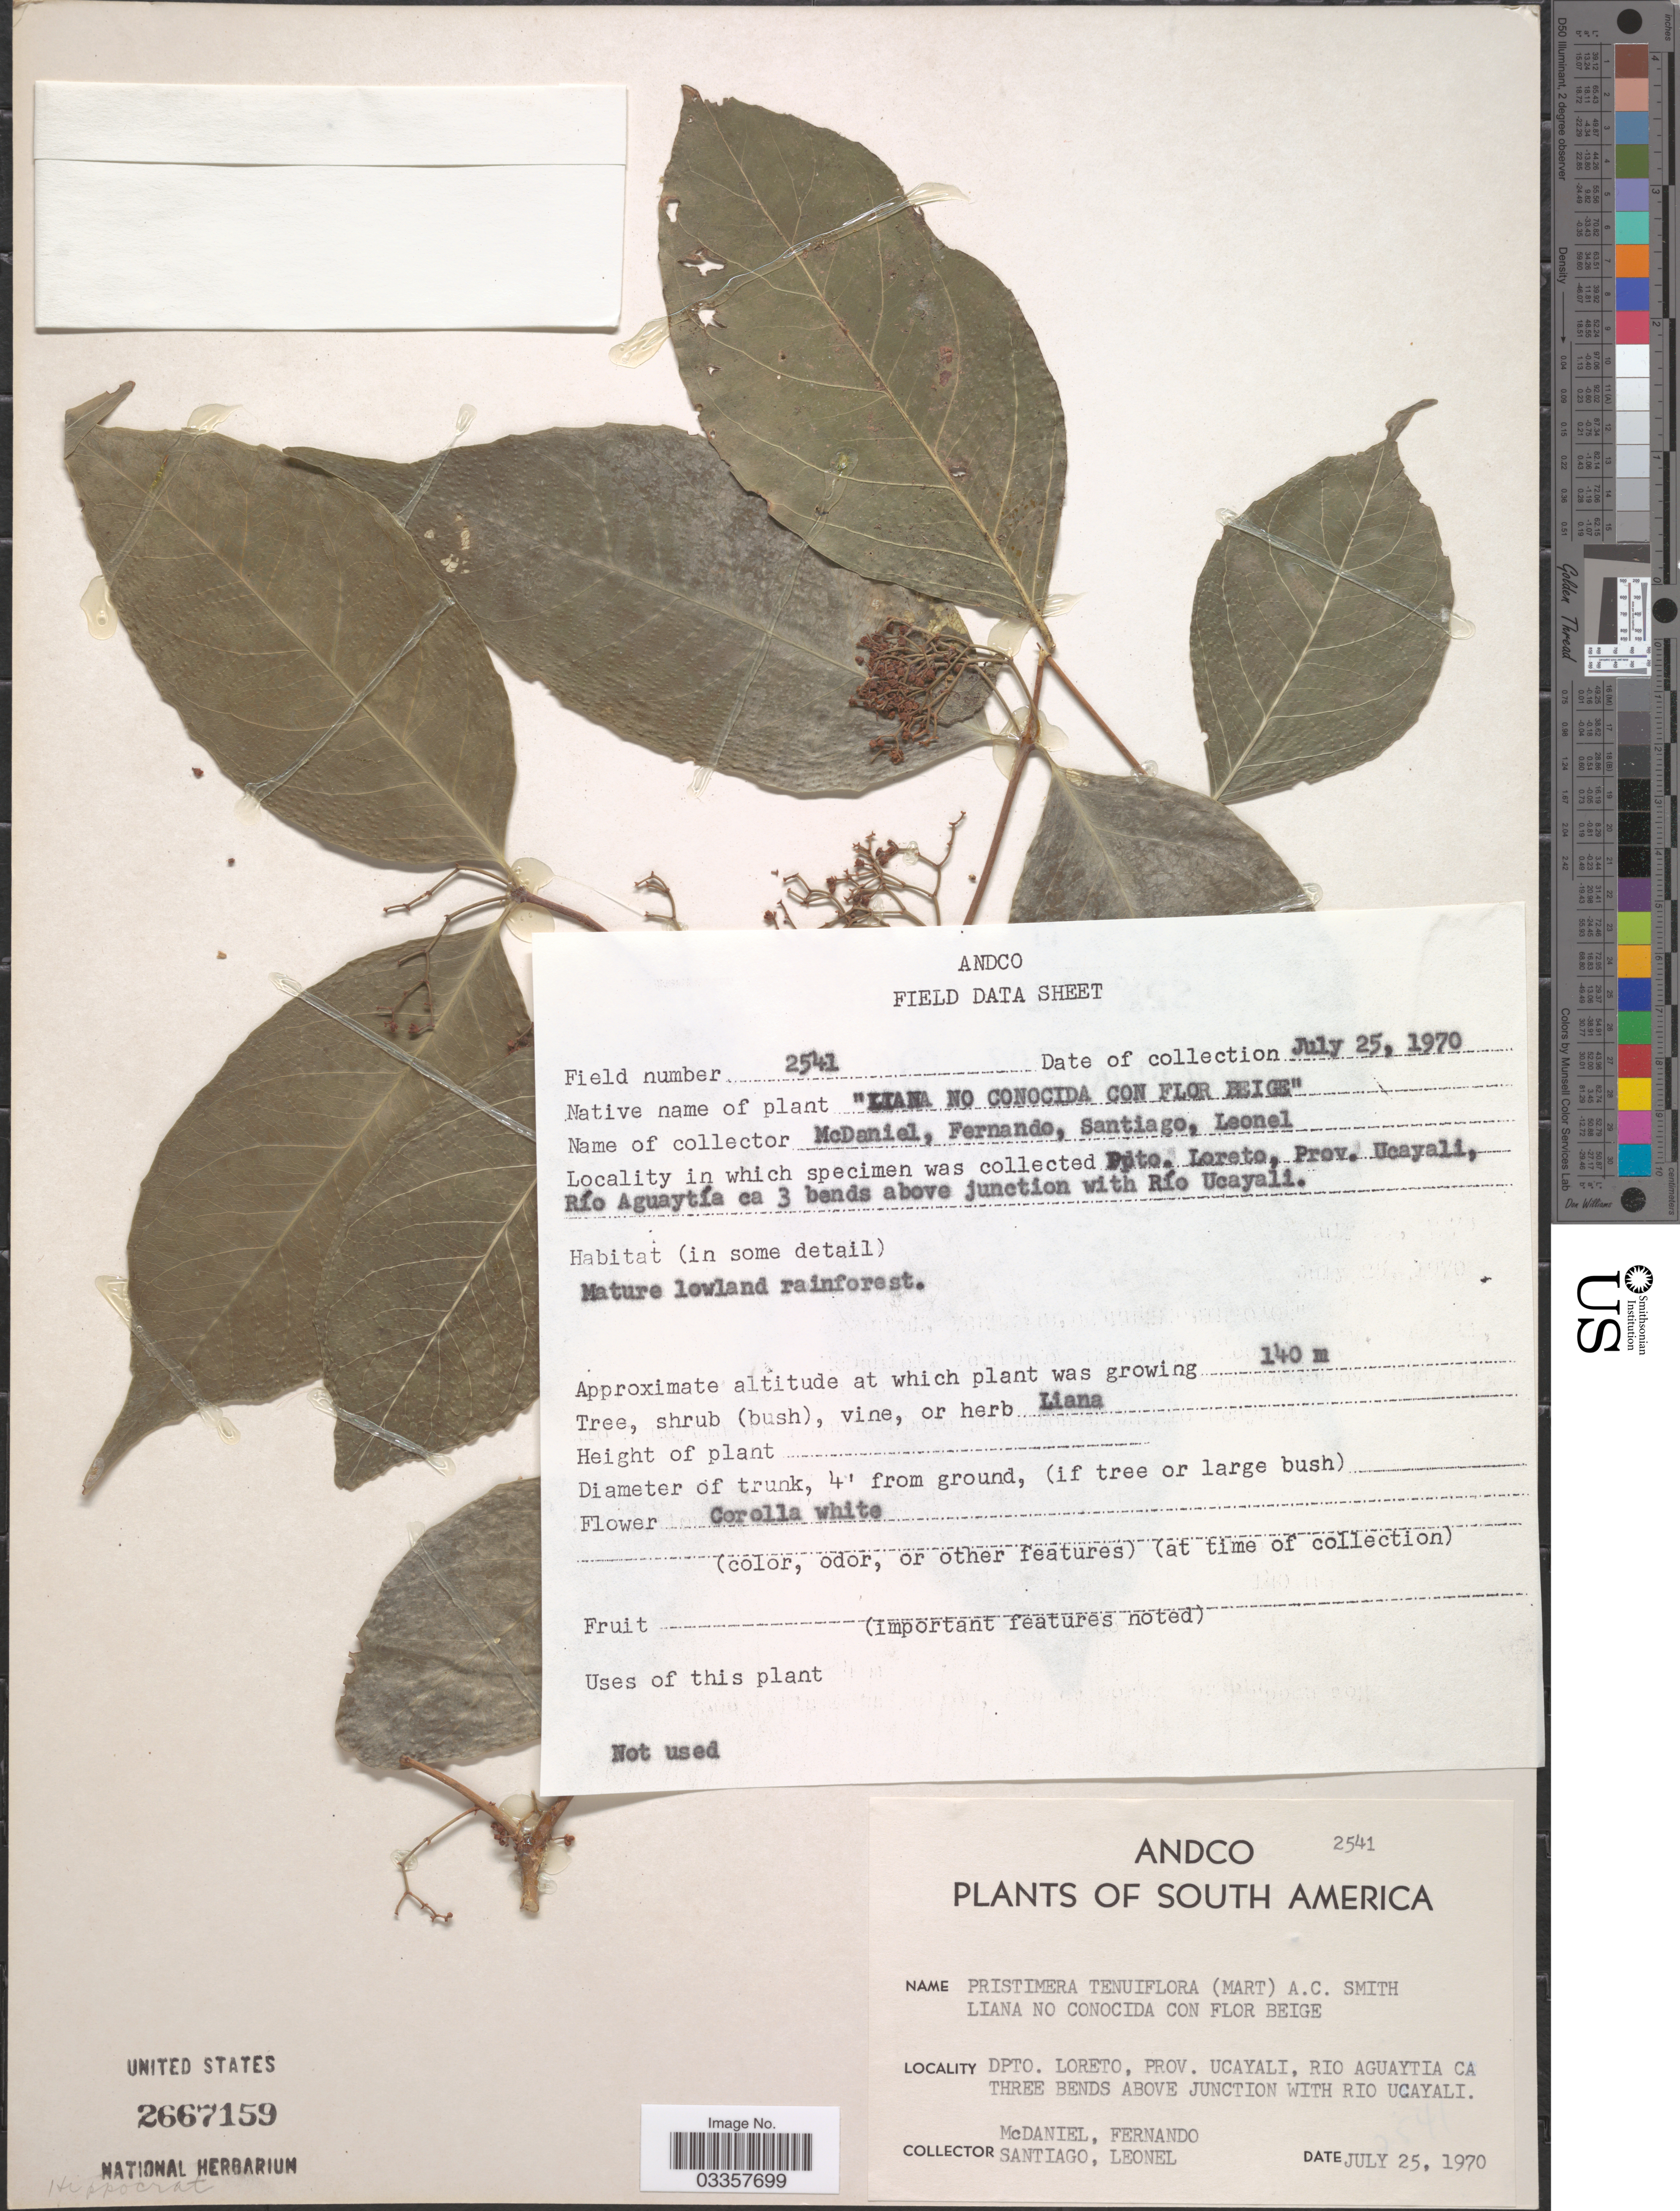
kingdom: Plantae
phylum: Tracheophyta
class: Magnoliopsida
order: Celastrales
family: Celastraceae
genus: Pristimera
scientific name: Pristimera tenuiflora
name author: (Mart. ex Peyr.) A.C. Sm.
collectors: -- McDaniel, -- Fernando, -. Santiago & -- Leonel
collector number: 2541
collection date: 1970-07-25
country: Peru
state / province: Loreto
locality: Dpto. Loreto, Prov. Ucayali, Rio Aguaytía ca three bends above junction with Río Ucayali.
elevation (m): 140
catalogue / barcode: US 2667159